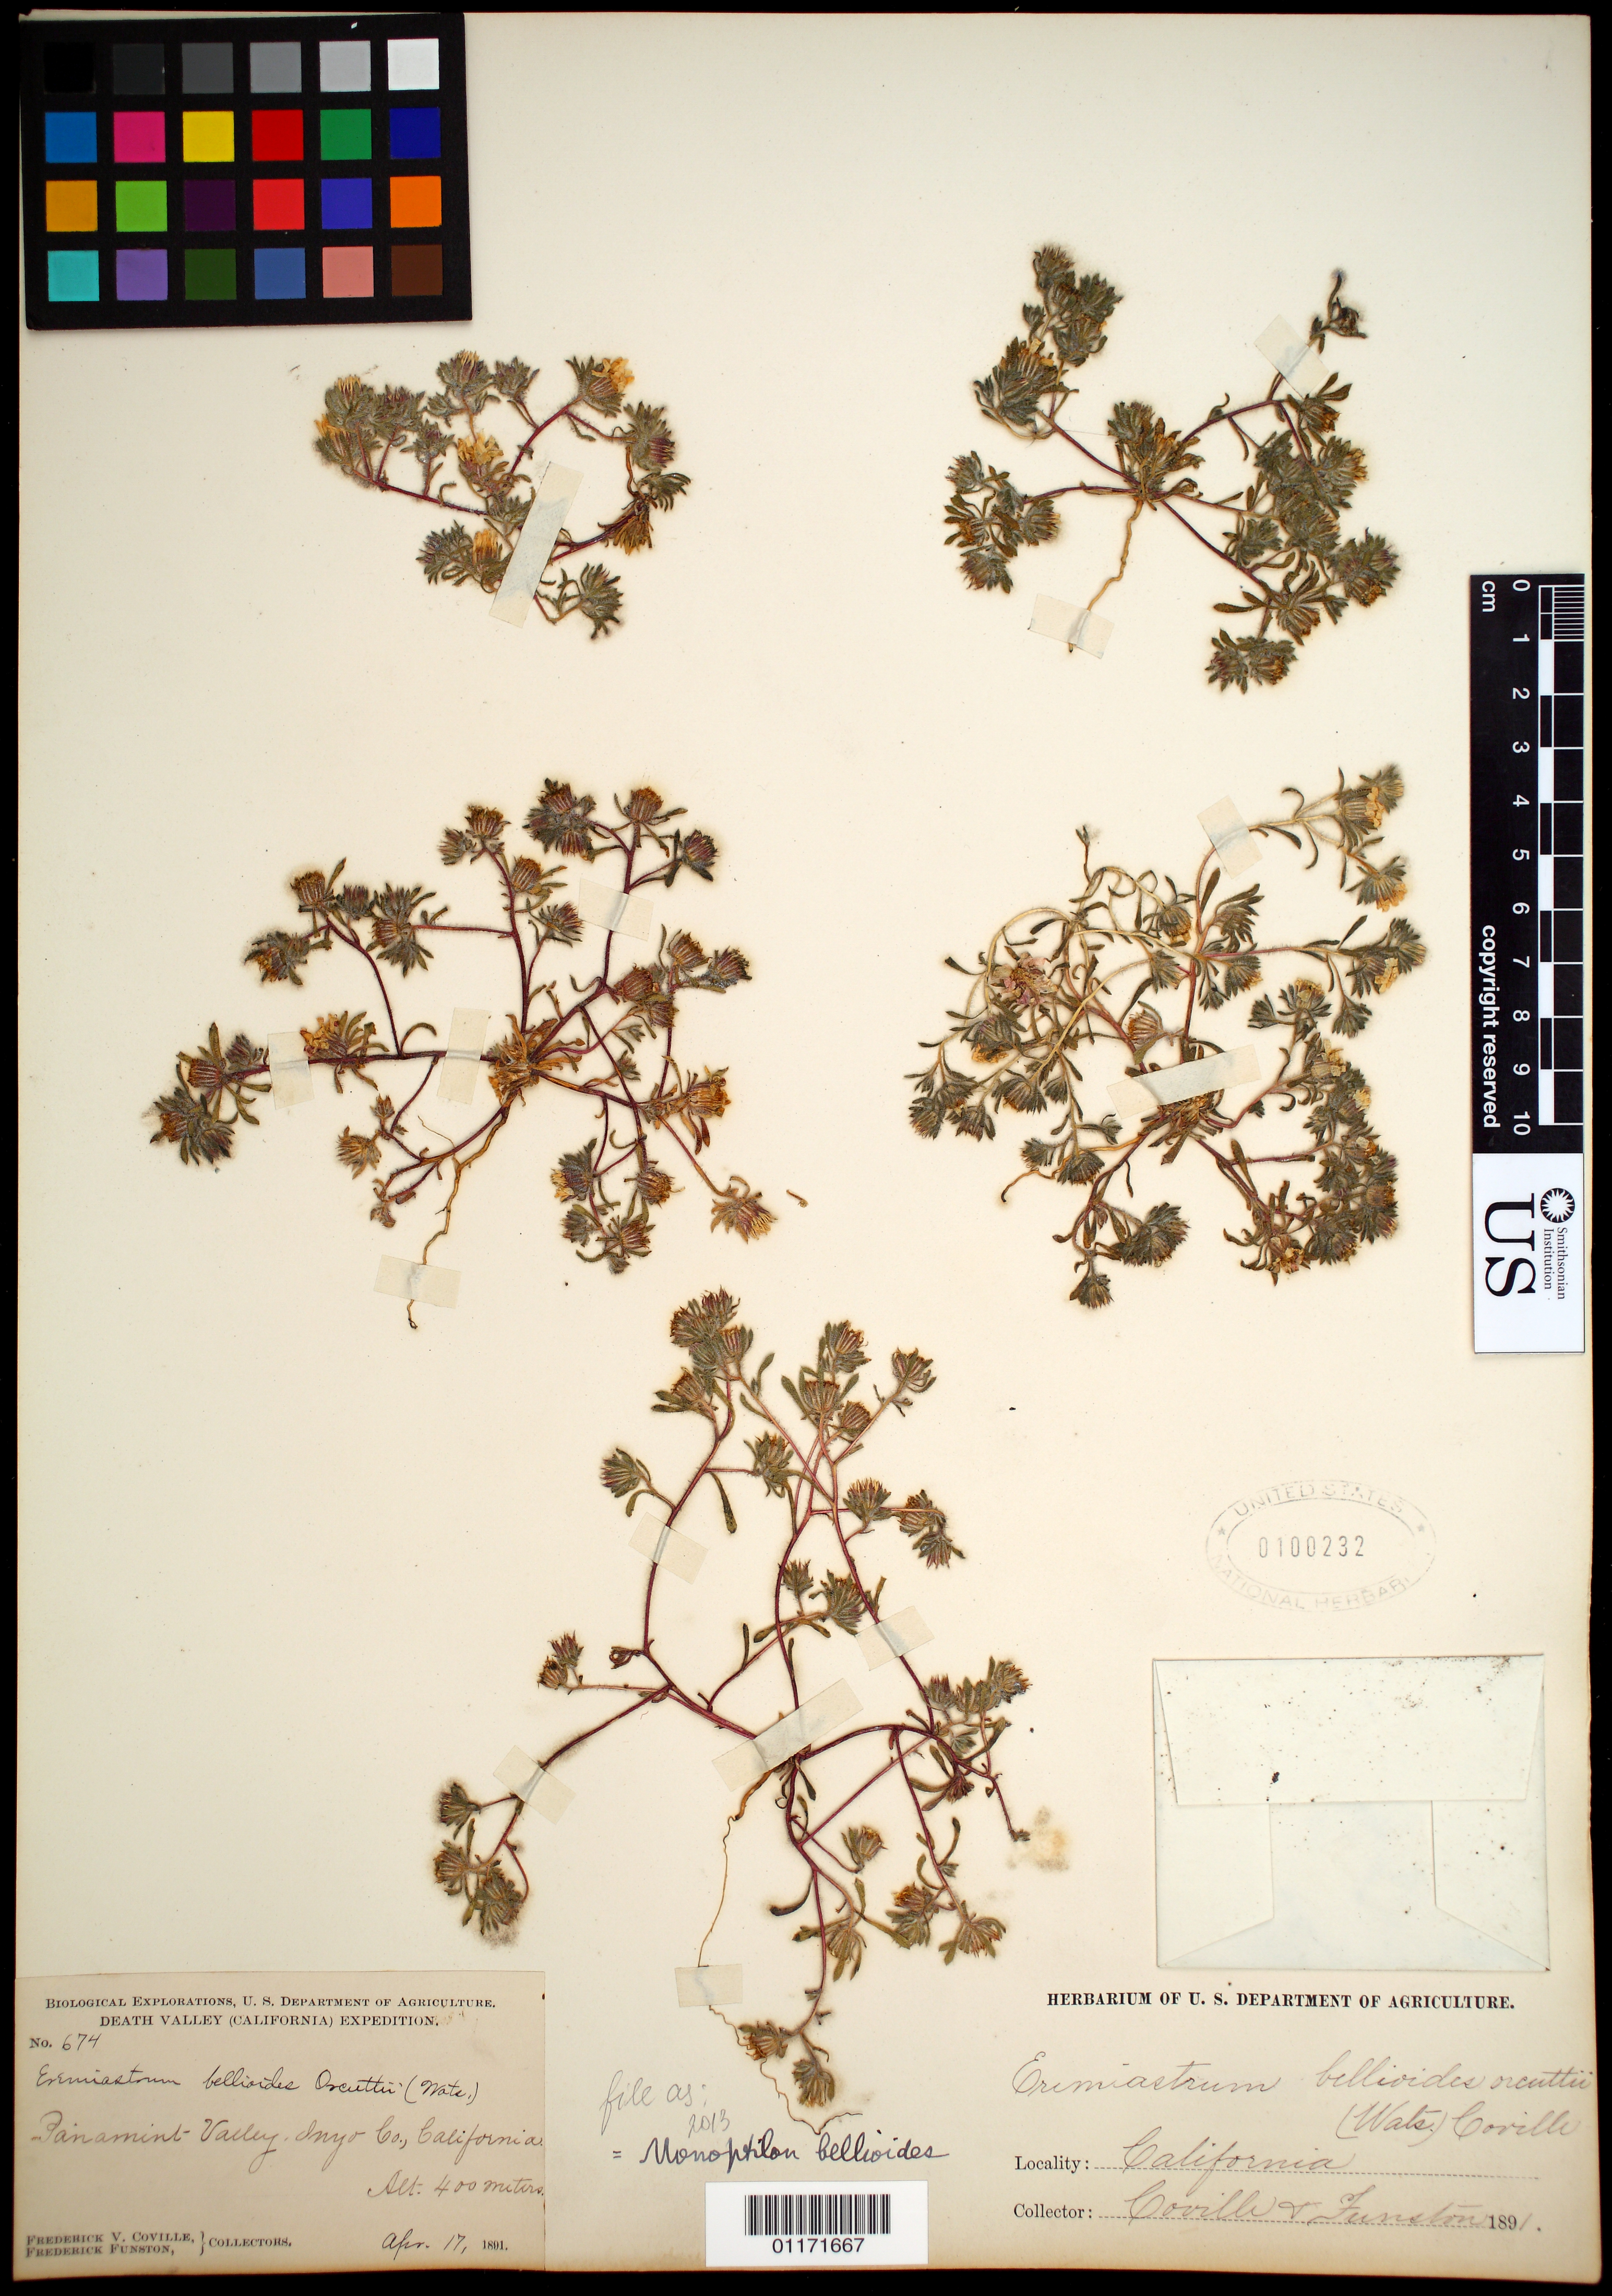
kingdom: Plantae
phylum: Tracheophyta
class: Magnoliopsida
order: Asterales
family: Asteraceae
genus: Monoptilon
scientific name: Monoptilon bellioides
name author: (A. Gray) H.M. Hall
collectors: F. V. Coville & F. Funston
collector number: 674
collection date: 1891-04-17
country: United States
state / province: California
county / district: Inyo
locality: Panamint Valley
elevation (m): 400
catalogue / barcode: US 100232